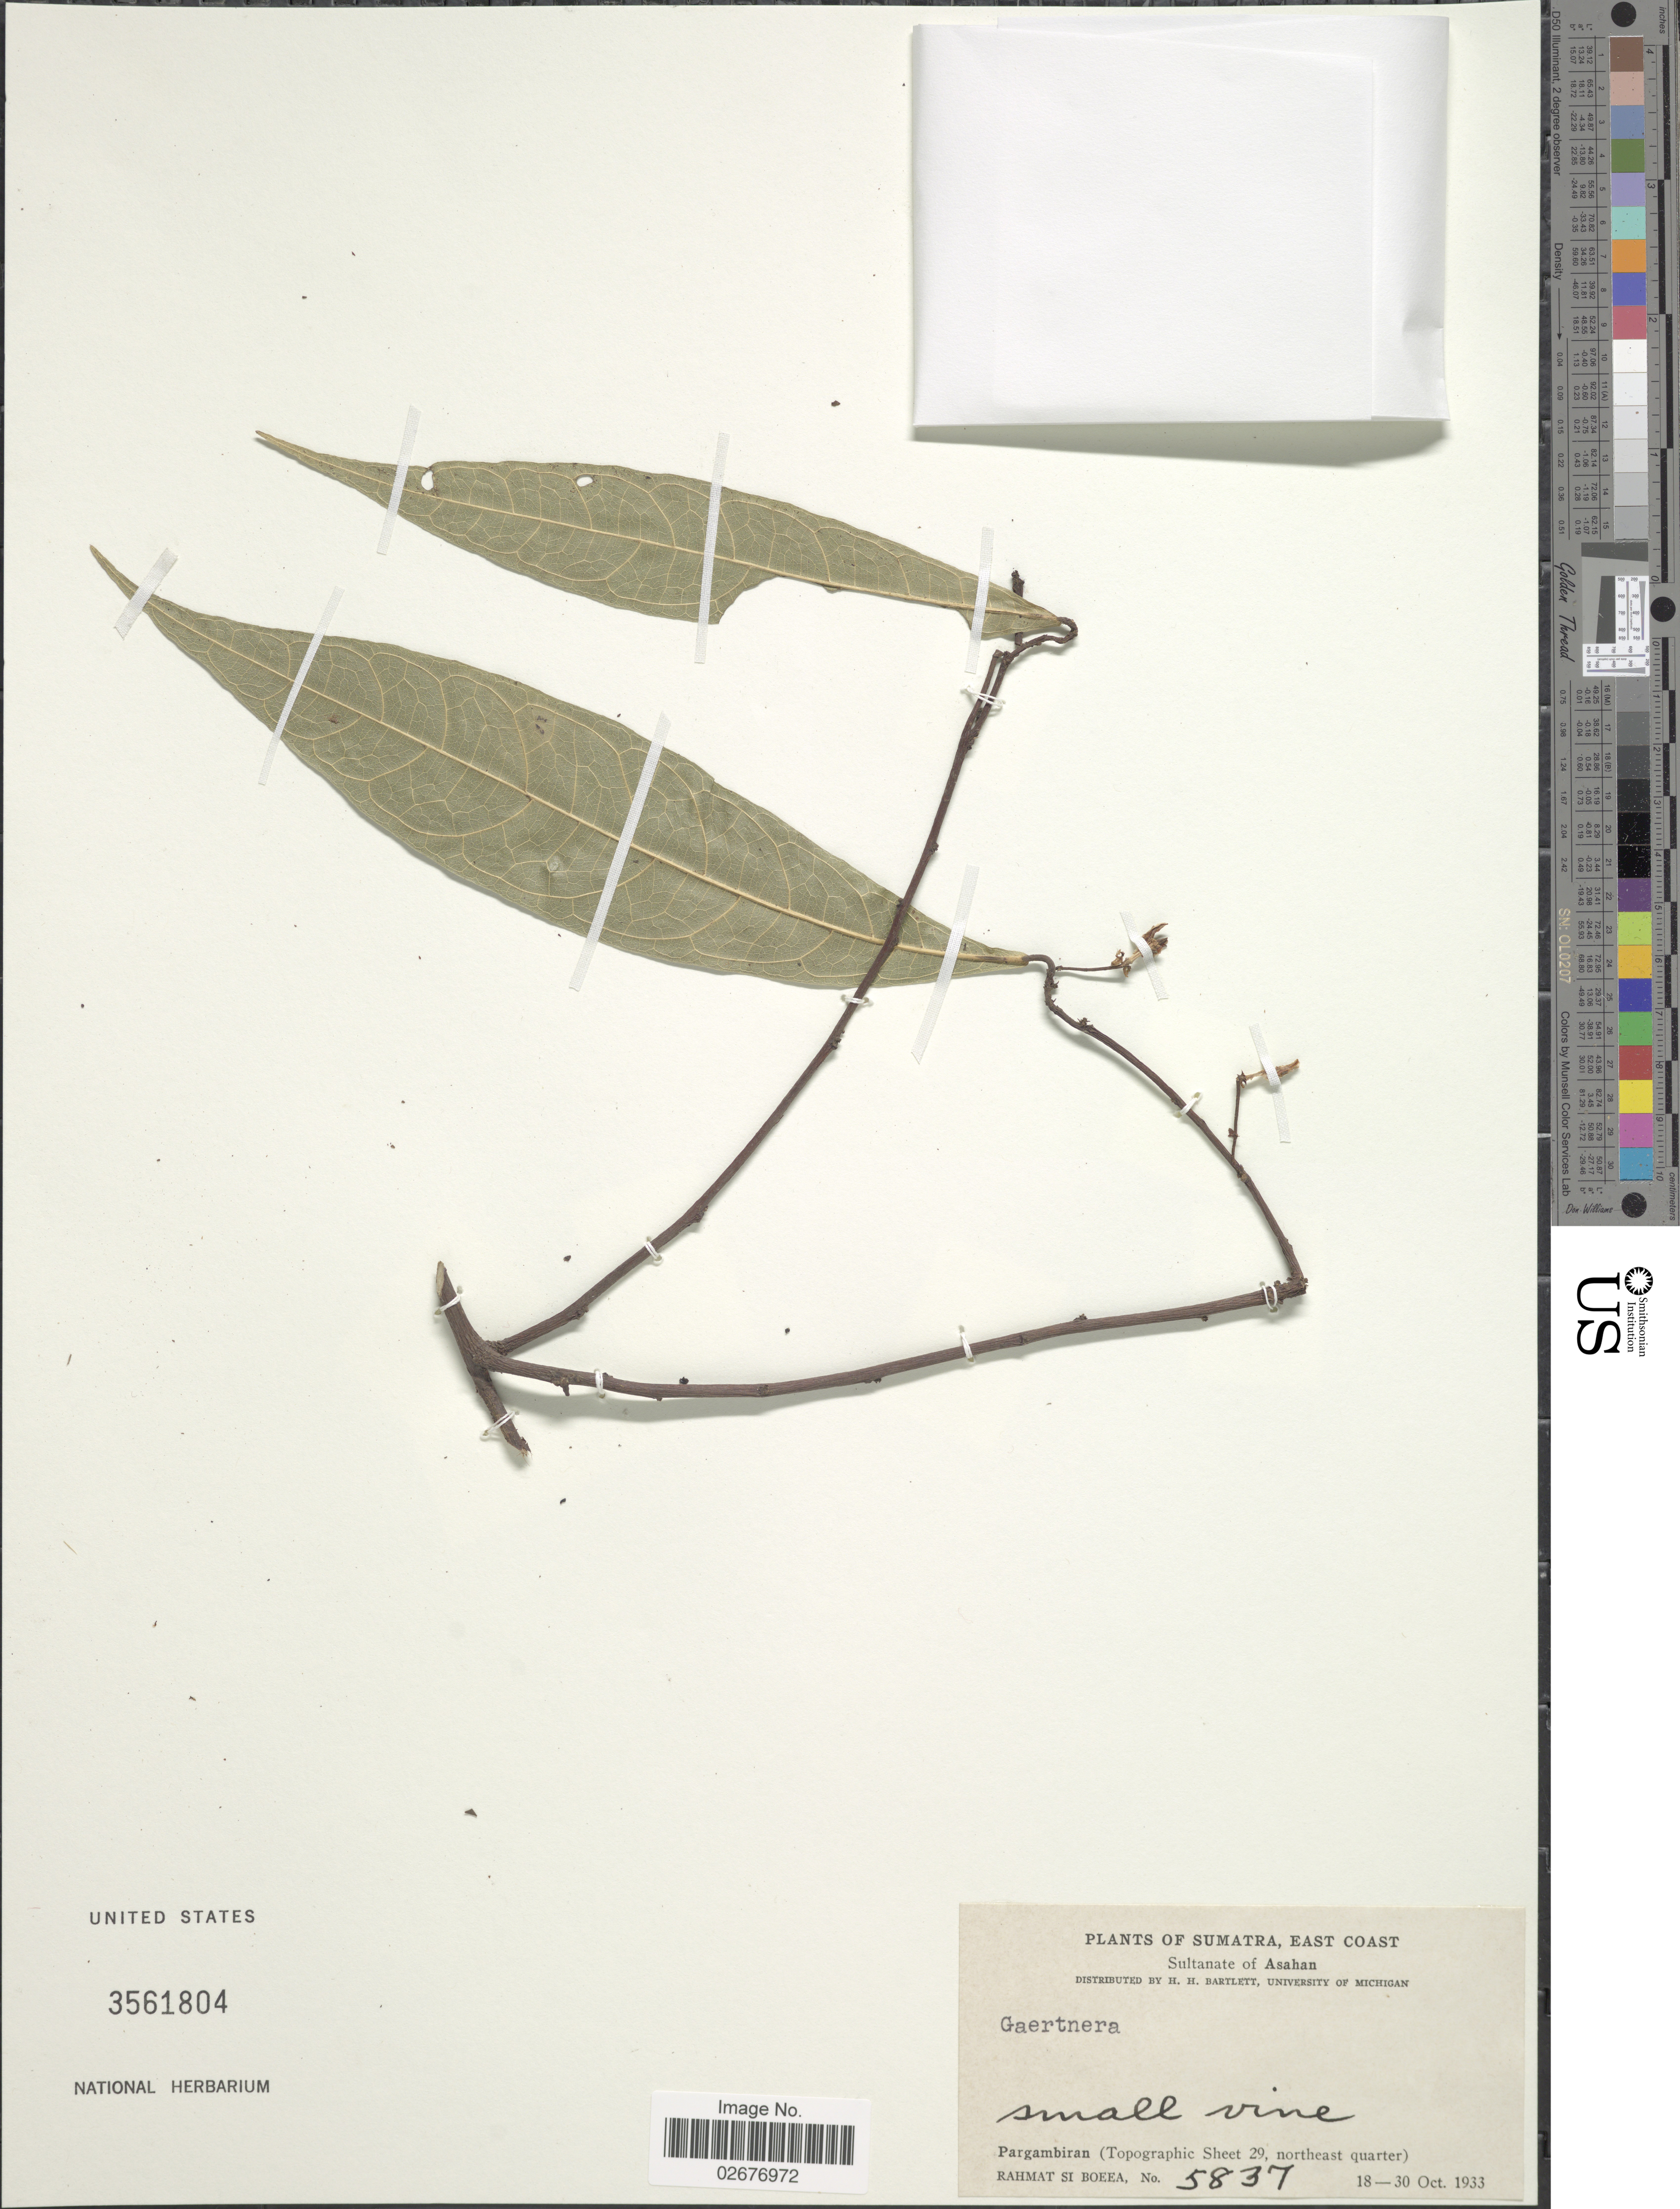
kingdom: Plantae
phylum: Tracheophyta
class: Magnoliopsida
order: Gentianales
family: Rubiaceae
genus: Gaertnera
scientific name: Gaertnera sp.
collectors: Rahmat Si Boeea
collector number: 5837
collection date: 1933-10-18/1933-10-30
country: Indonesia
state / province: Sumatra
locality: East Coast, Pargmbiran (Topographic Sheet 29, northeast quarter)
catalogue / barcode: US 3561804